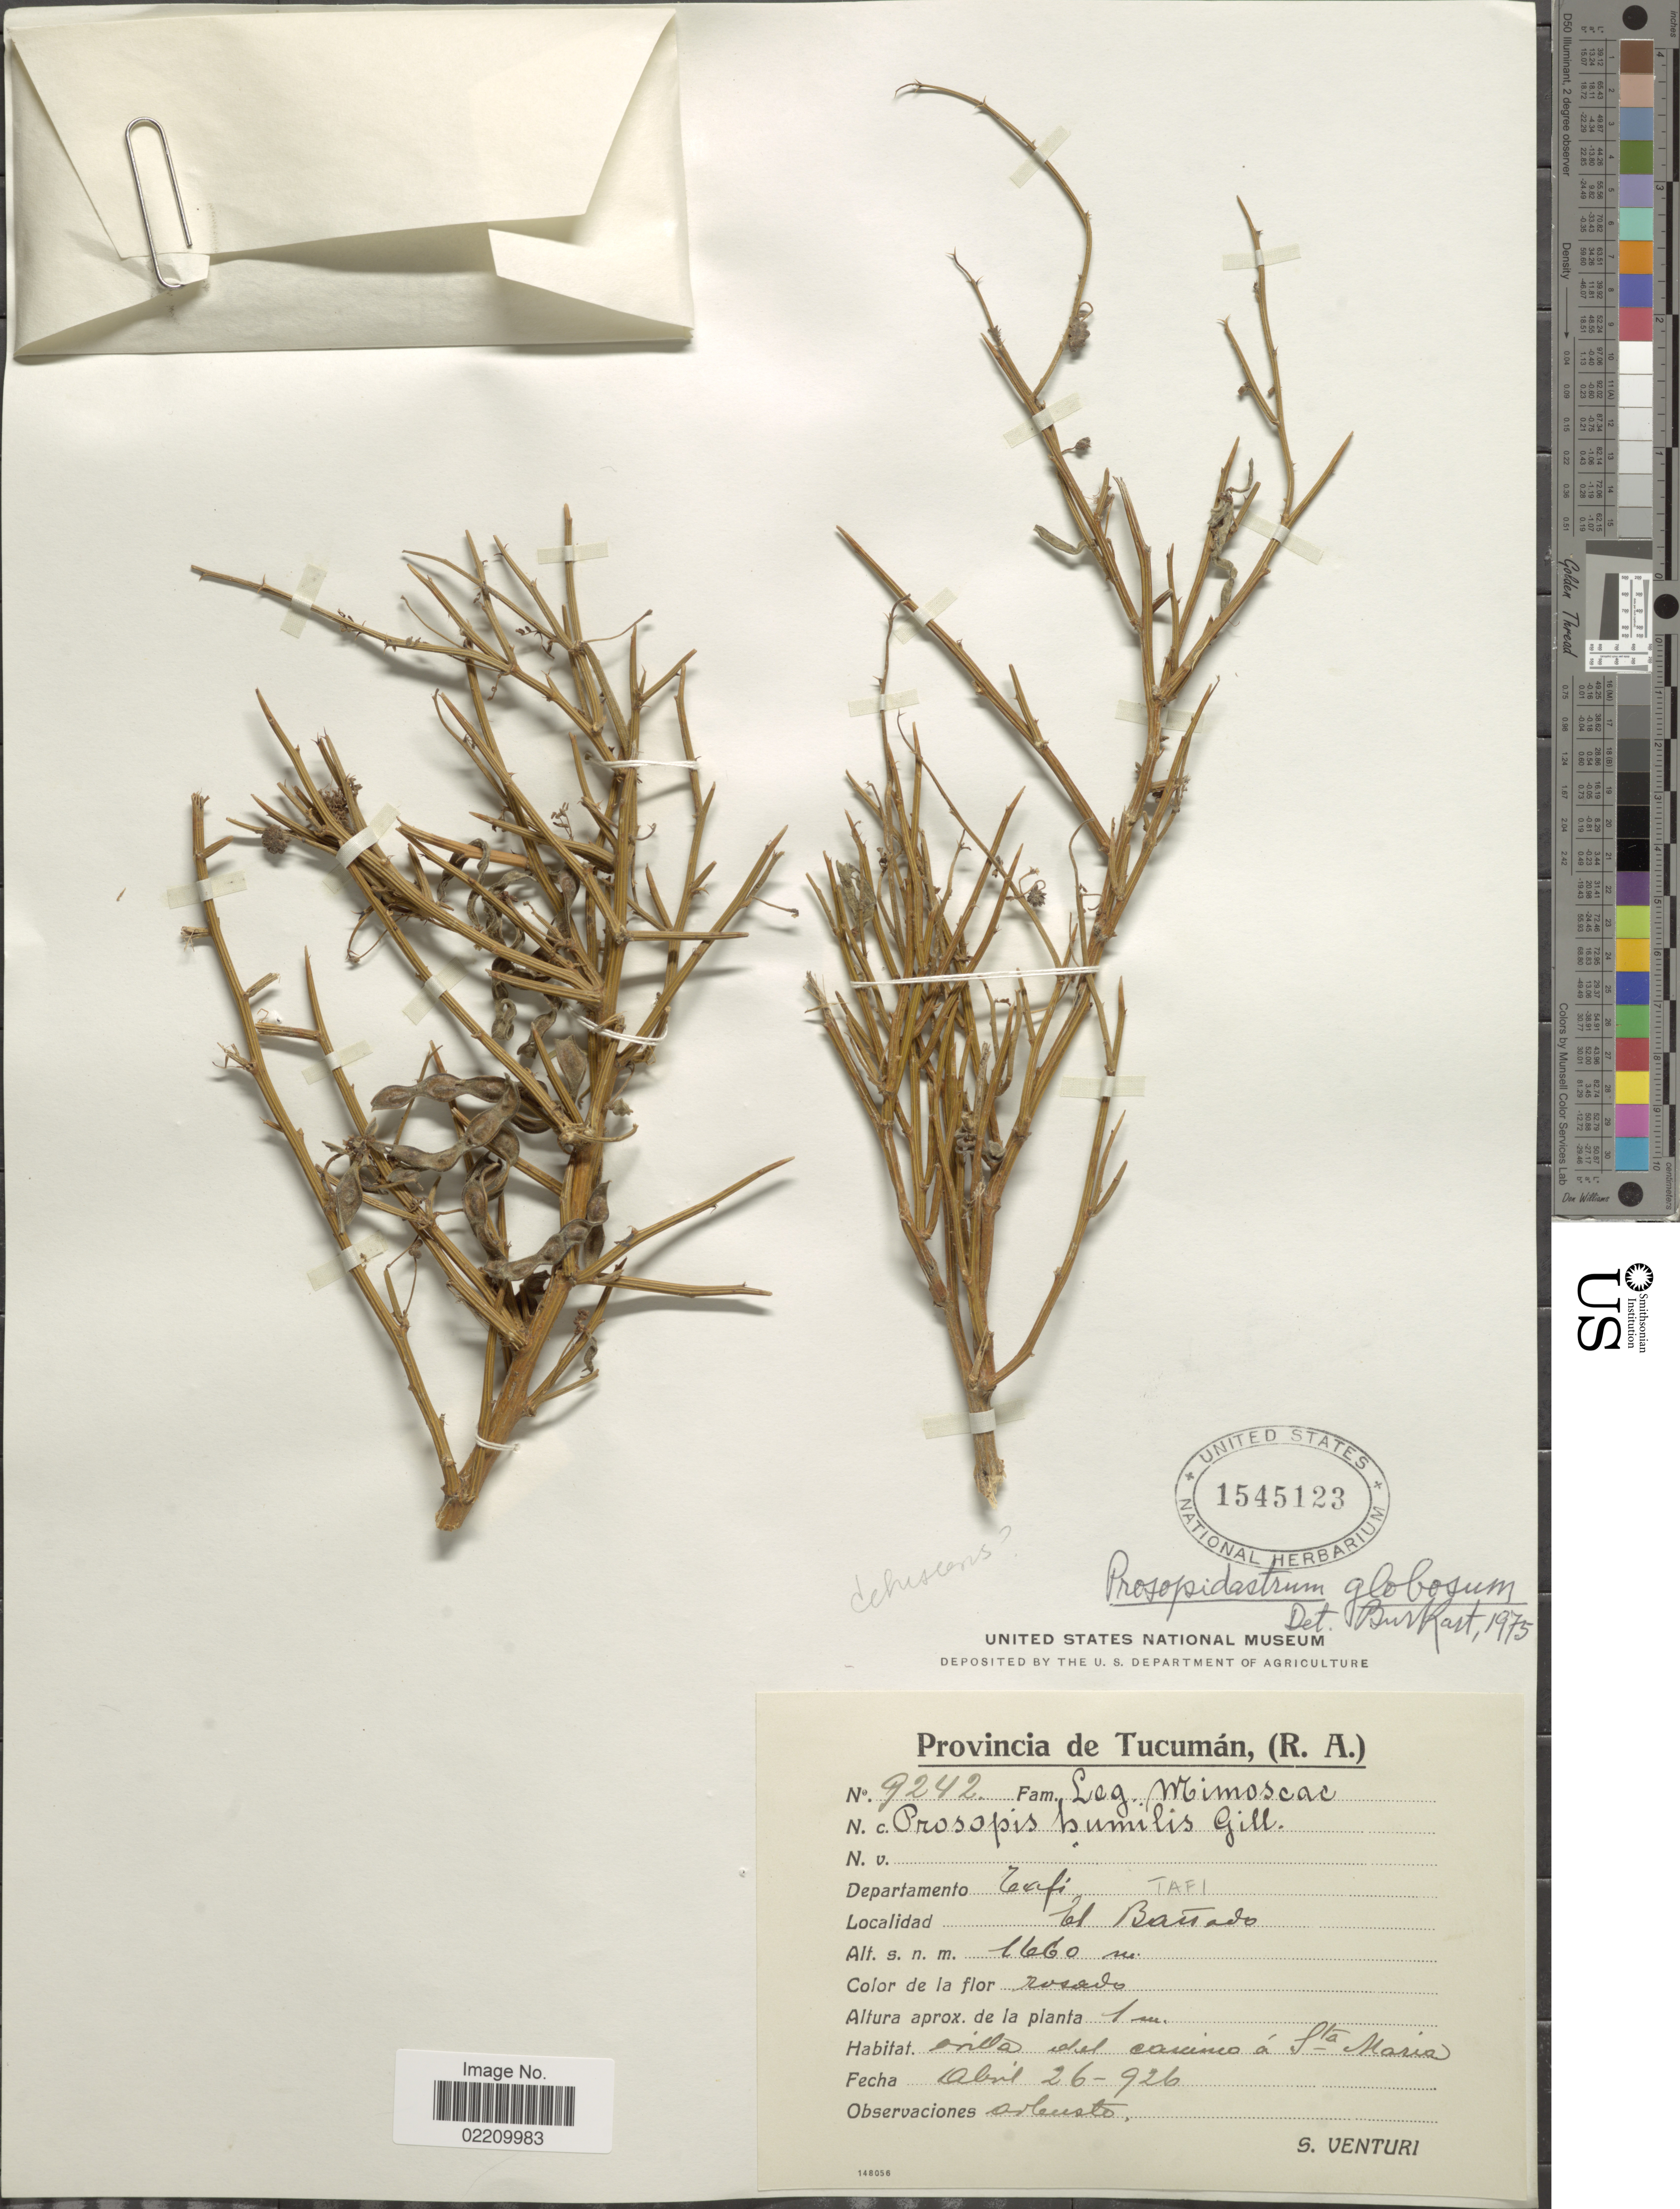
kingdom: Plantae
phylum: Tracheophyta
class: Magnoliopsida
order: Fabales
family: Fabaceae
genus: Prosopidastrum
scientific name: Prosopidastrum globosum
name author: (Gillies ex Hook. & Arn.) Burkart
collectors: S. Venturi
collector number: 9242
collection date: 1926-04-26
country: Argentina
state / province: Tucuman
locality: Departamento Tafi, El Banado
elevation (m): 1660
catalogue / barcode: US 1545123